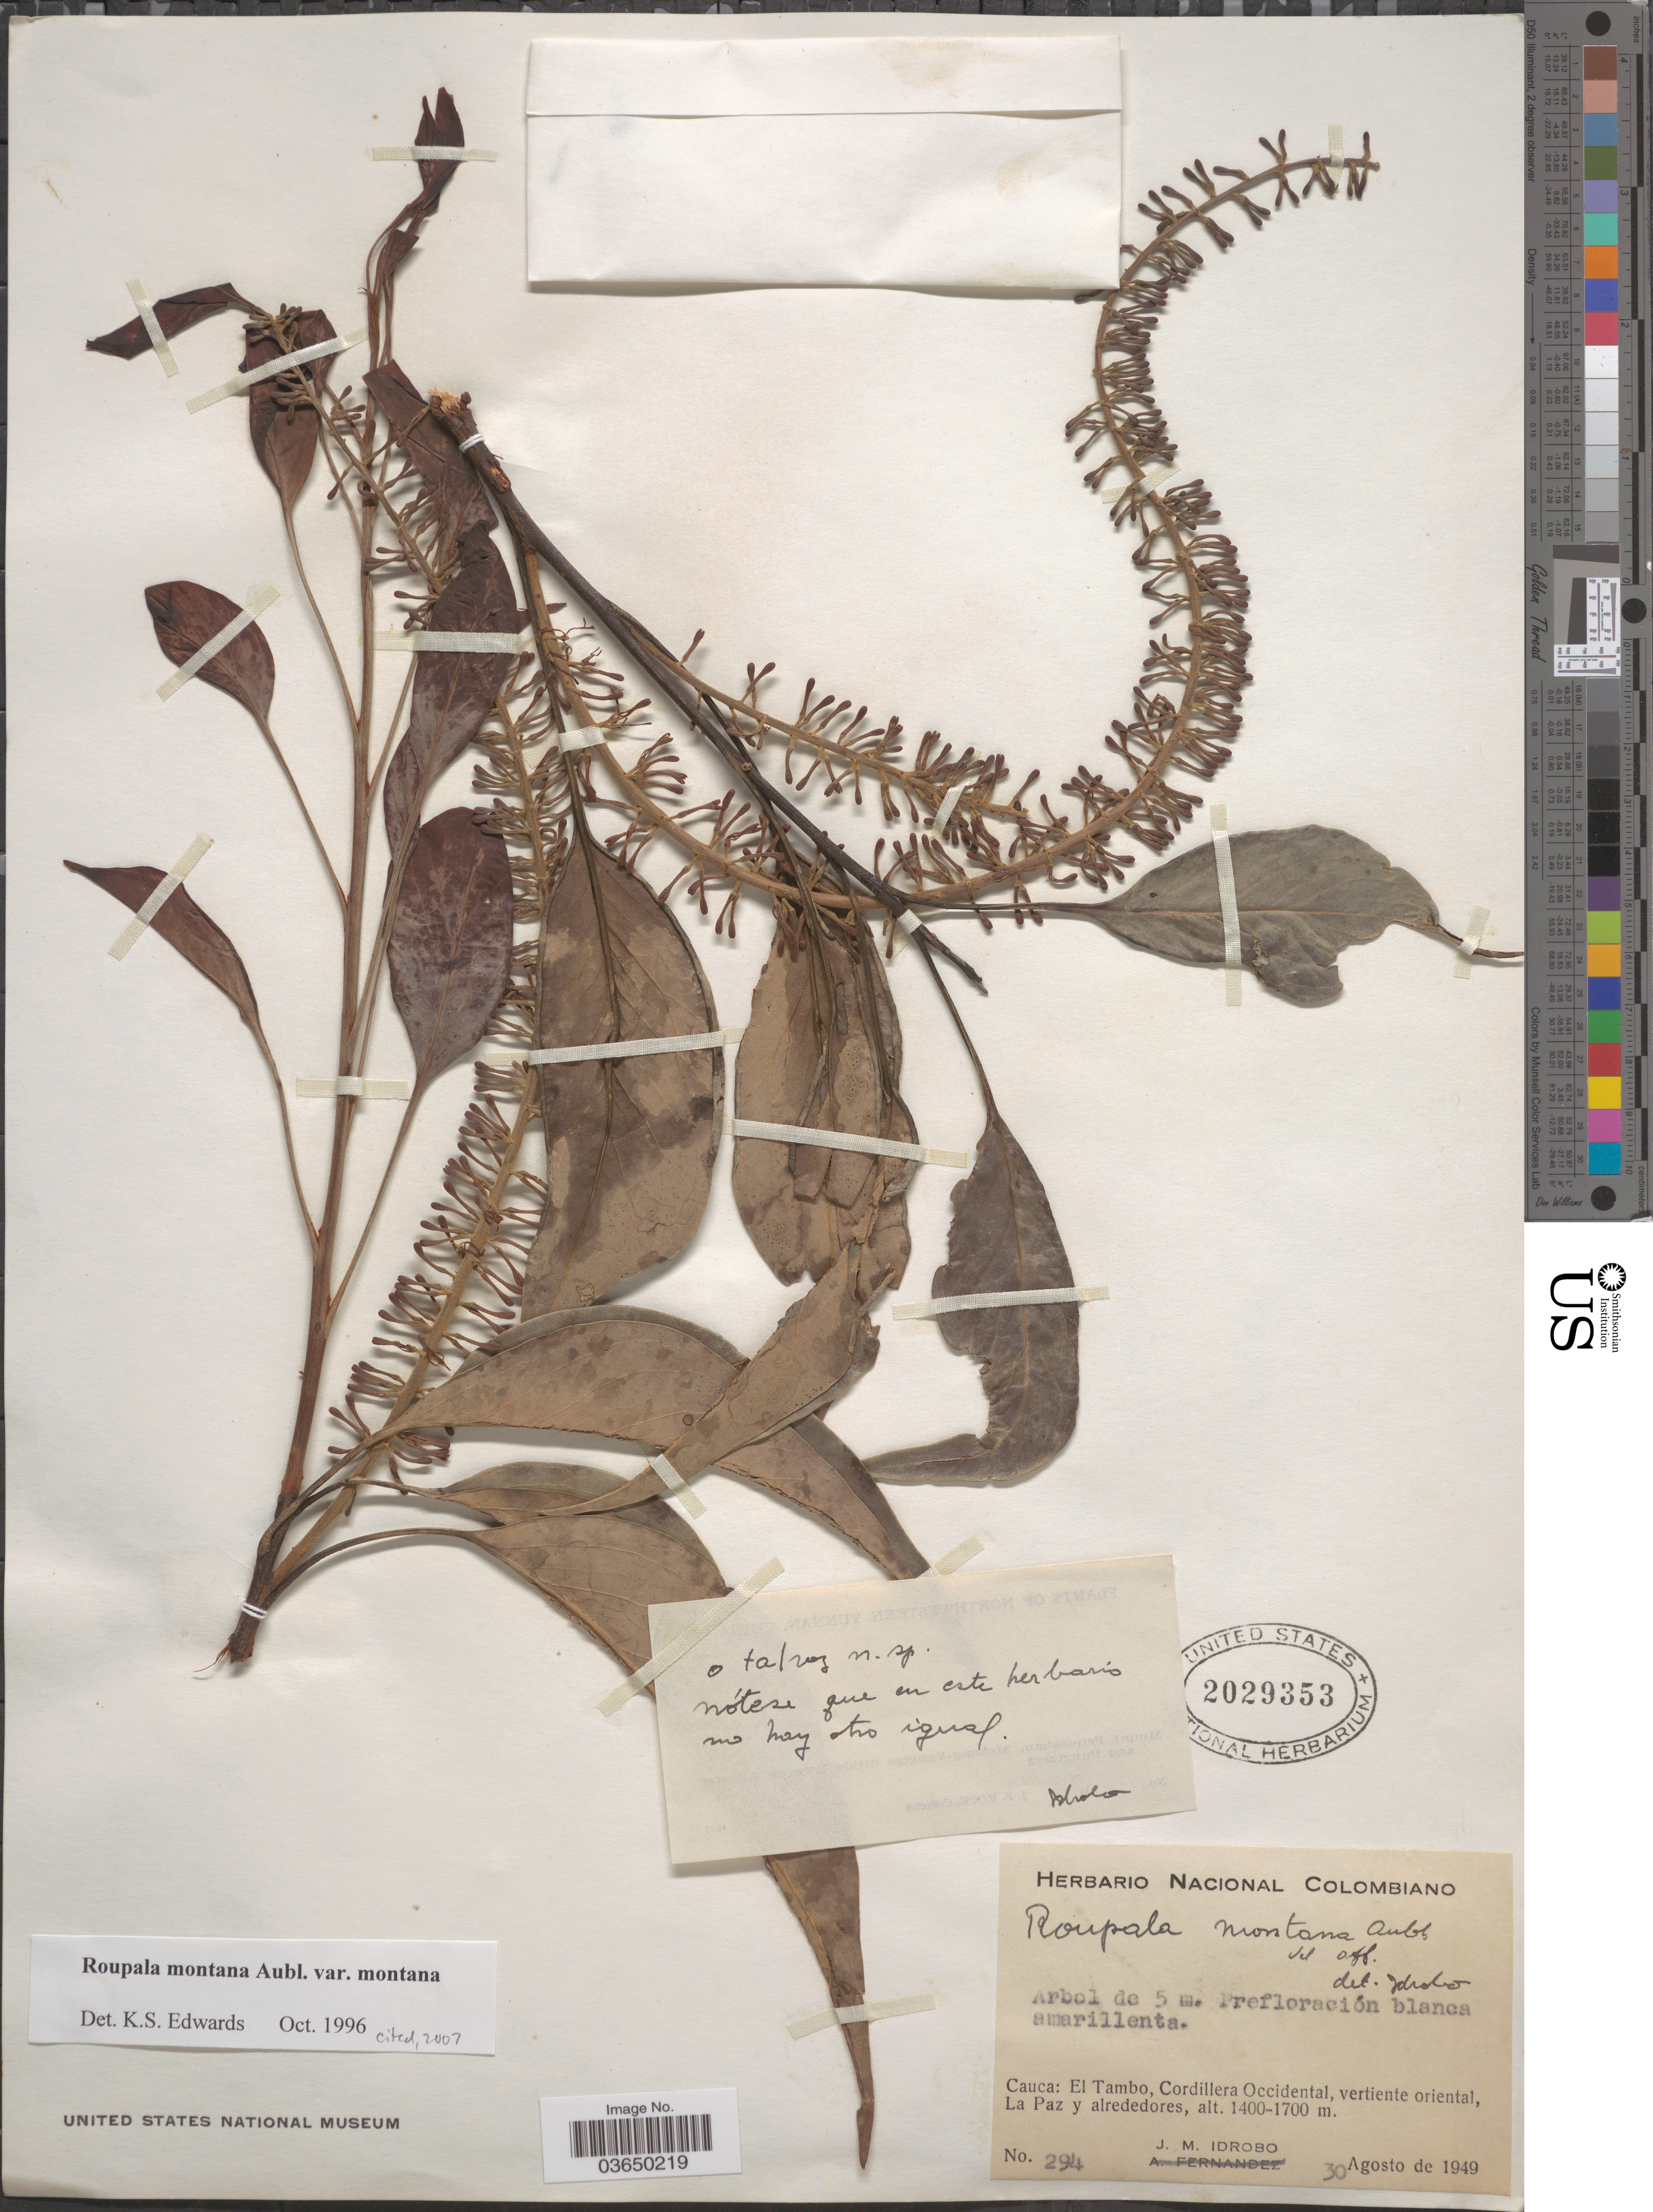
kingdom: Plantae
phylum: Tracheophyta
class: Magnoliopsida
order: Proteales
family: Proteaceae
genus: Roupala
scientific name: Roupala montana var. montana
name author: Aubl.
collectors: J. M. Idrobo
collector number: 294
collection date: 1949-08-30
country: Colombia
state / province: Cauca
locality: El Tambo, Cordillera Occidental, vertiente oriental, La Paz y alrededores.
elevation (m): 1400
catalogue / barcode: US 2029353